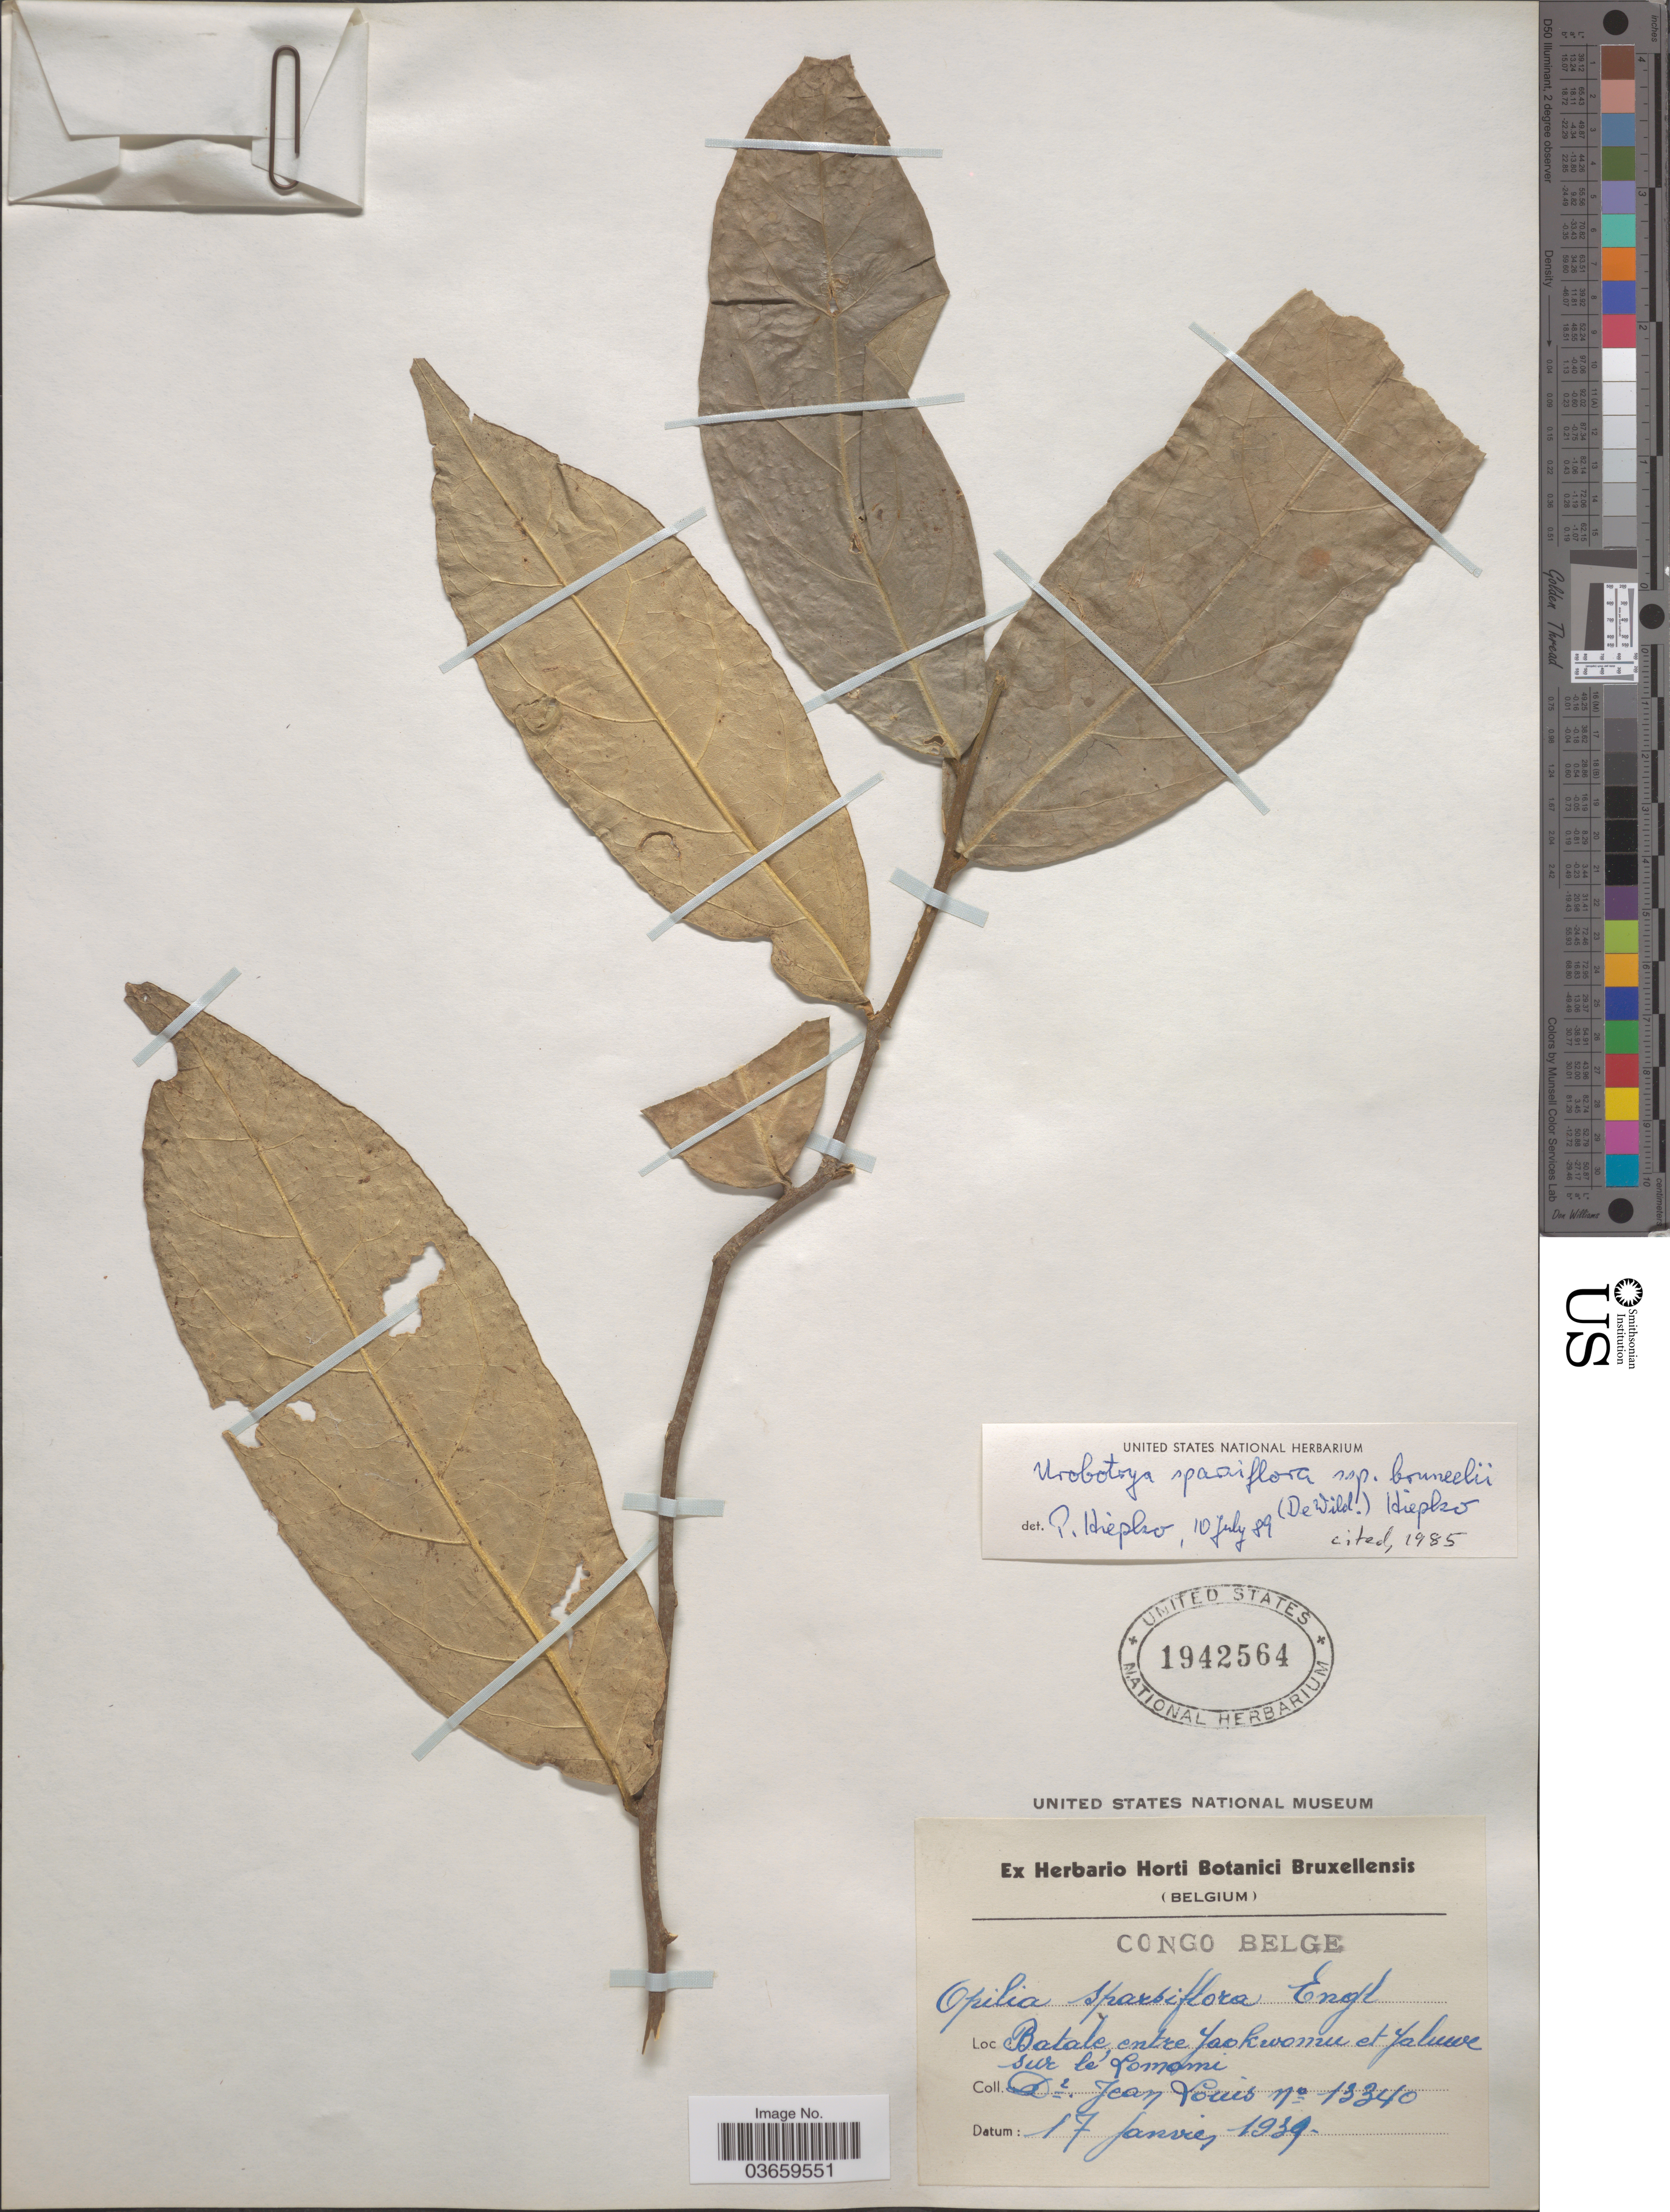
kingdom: Plantae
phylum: Tracheophyta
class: Magnoliopsida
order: Santalales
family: Opiliaceae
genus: Urobotrya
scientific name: Urobotrya sparsiflora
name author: (Engl.) Hiepko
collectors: J. Louis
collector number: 13340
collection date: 1939-01-17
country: Congo, Democratic Republic of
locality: Congo Belge. Batale, entre Yaokwomu et Yaluwe sur le'Lomami.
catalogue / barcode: US 1942564